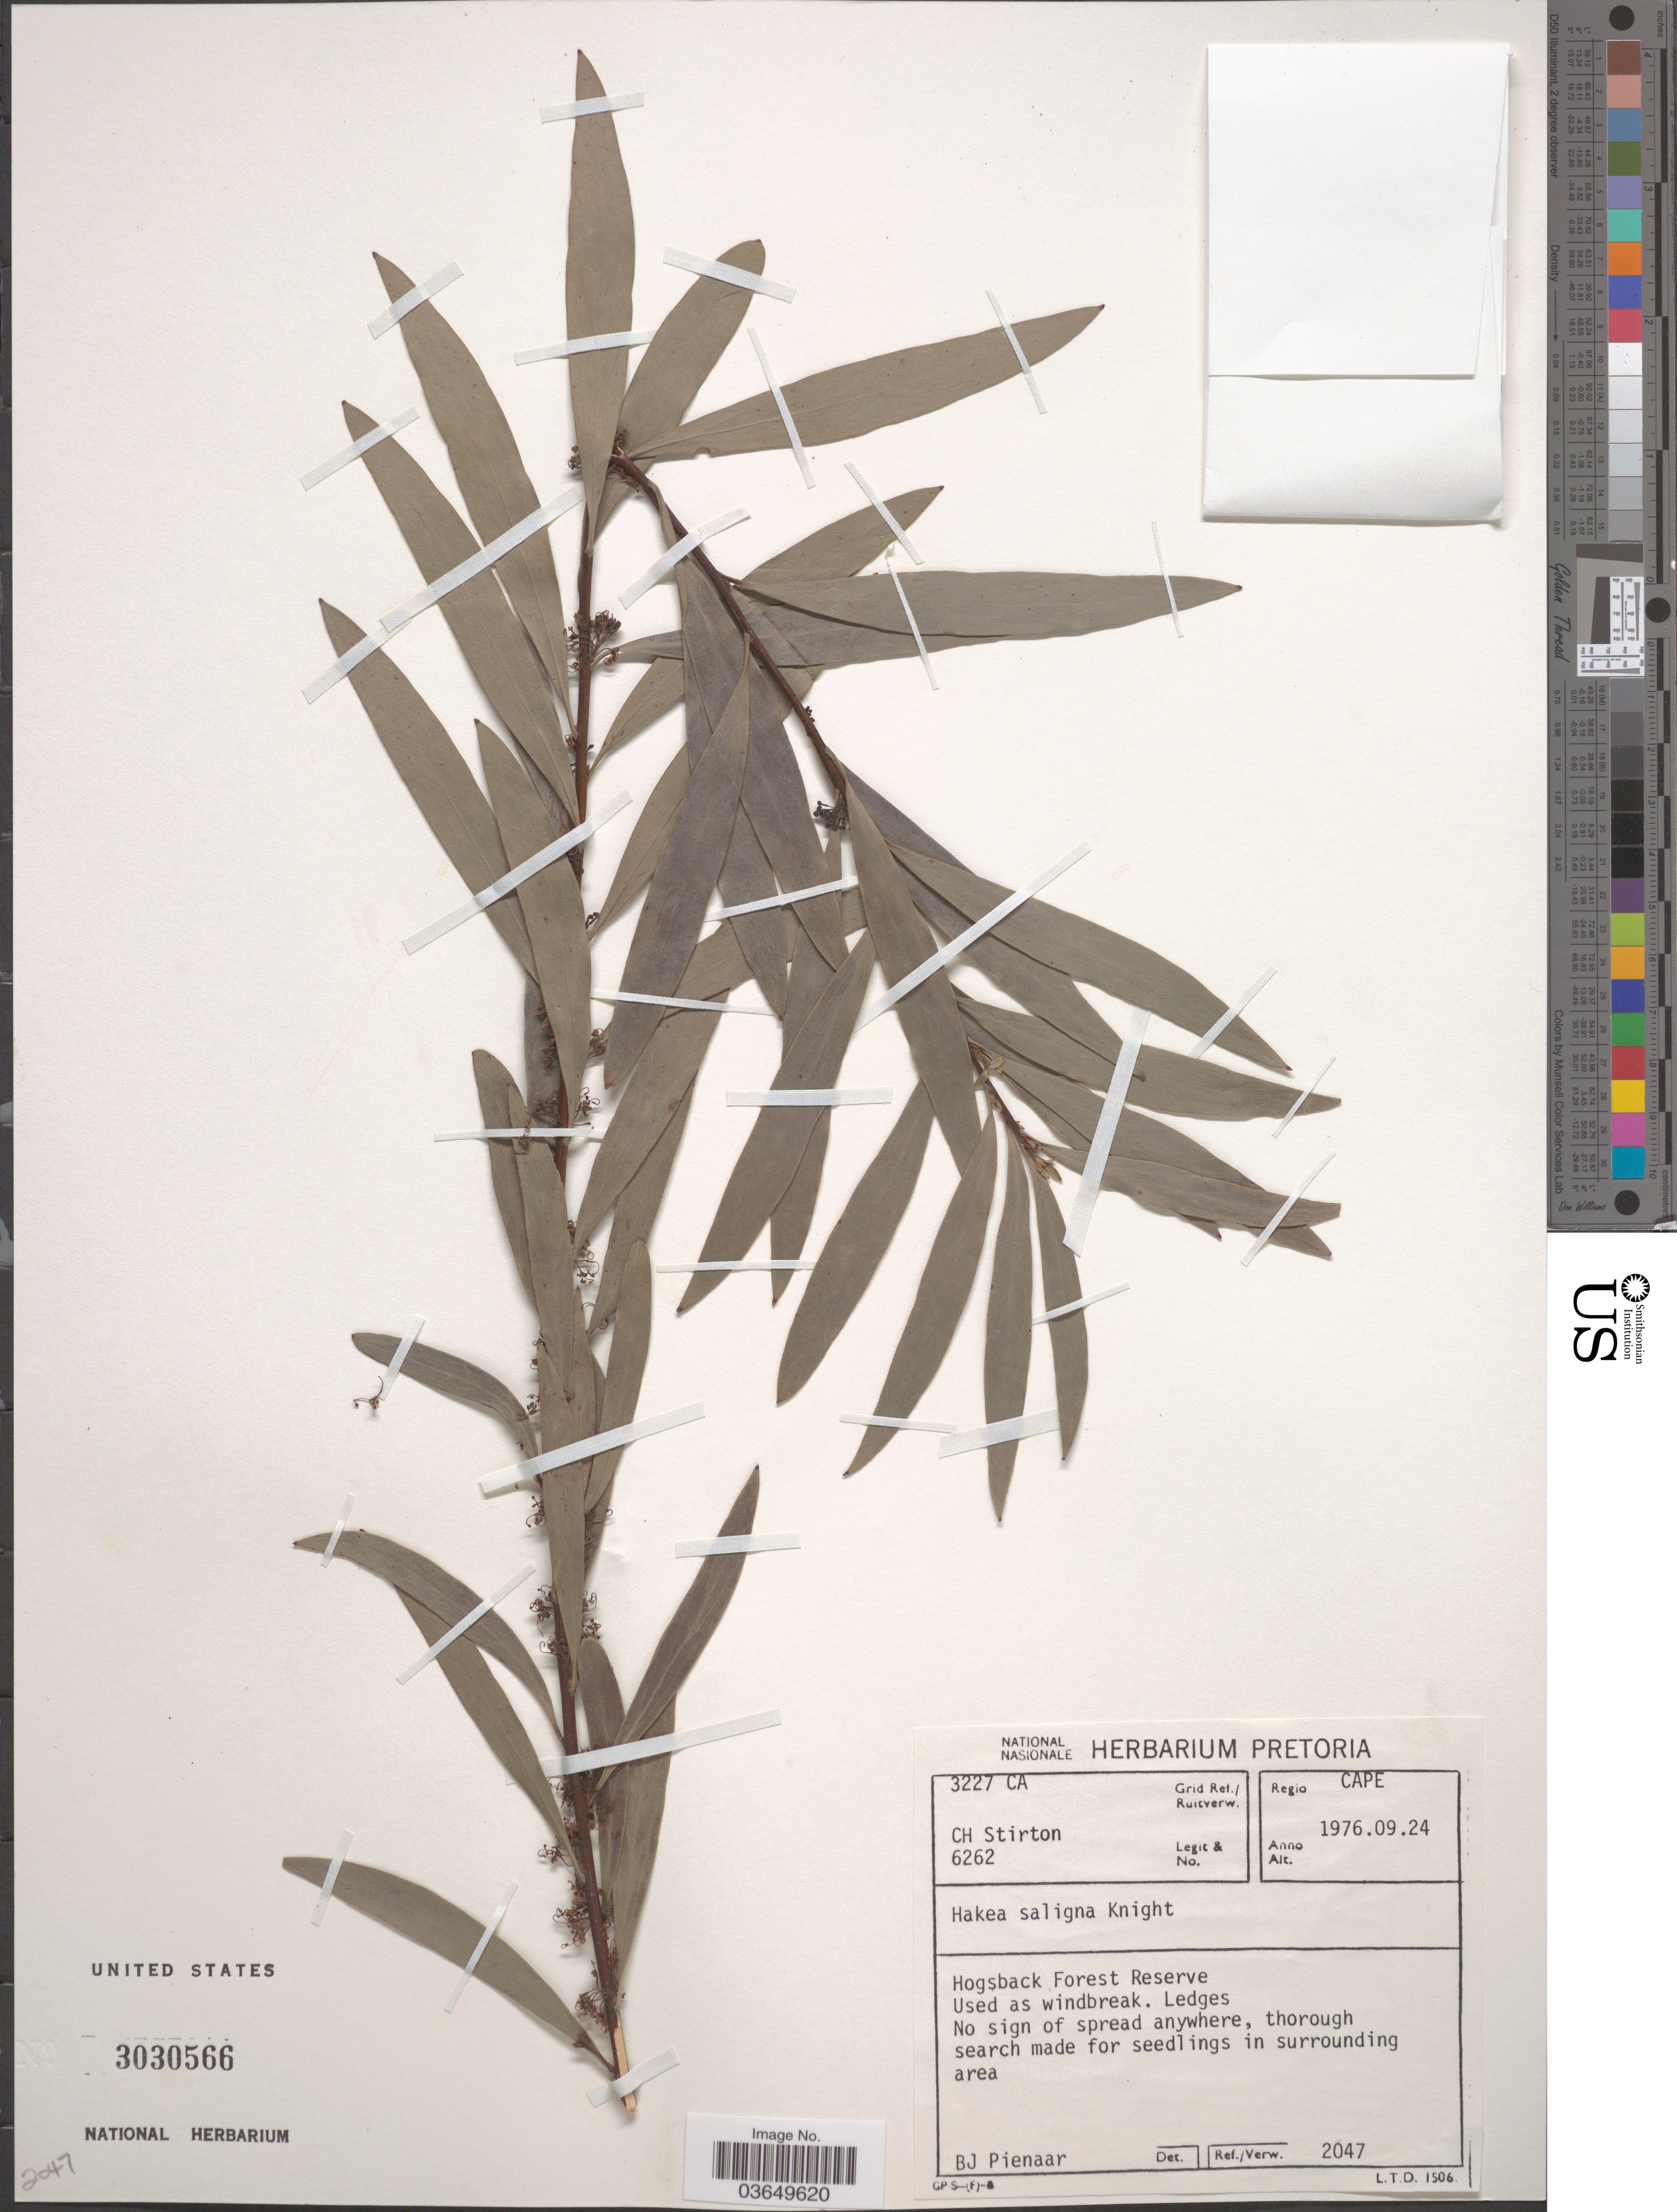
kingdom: Plantae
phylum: Tracheophyta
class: Magnoliopsida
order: Proteales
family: Proteaceae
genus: Hakea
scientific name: Hakea saligna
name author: (Andrews) Knight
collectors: C. H. Stirton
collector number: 6262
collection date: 1976-09-24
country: South Africa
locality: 3227 CA Grid Ref./ Ruitverw. Regio Cape. Hogsback Forest Reserve.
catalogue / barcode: US 3030566